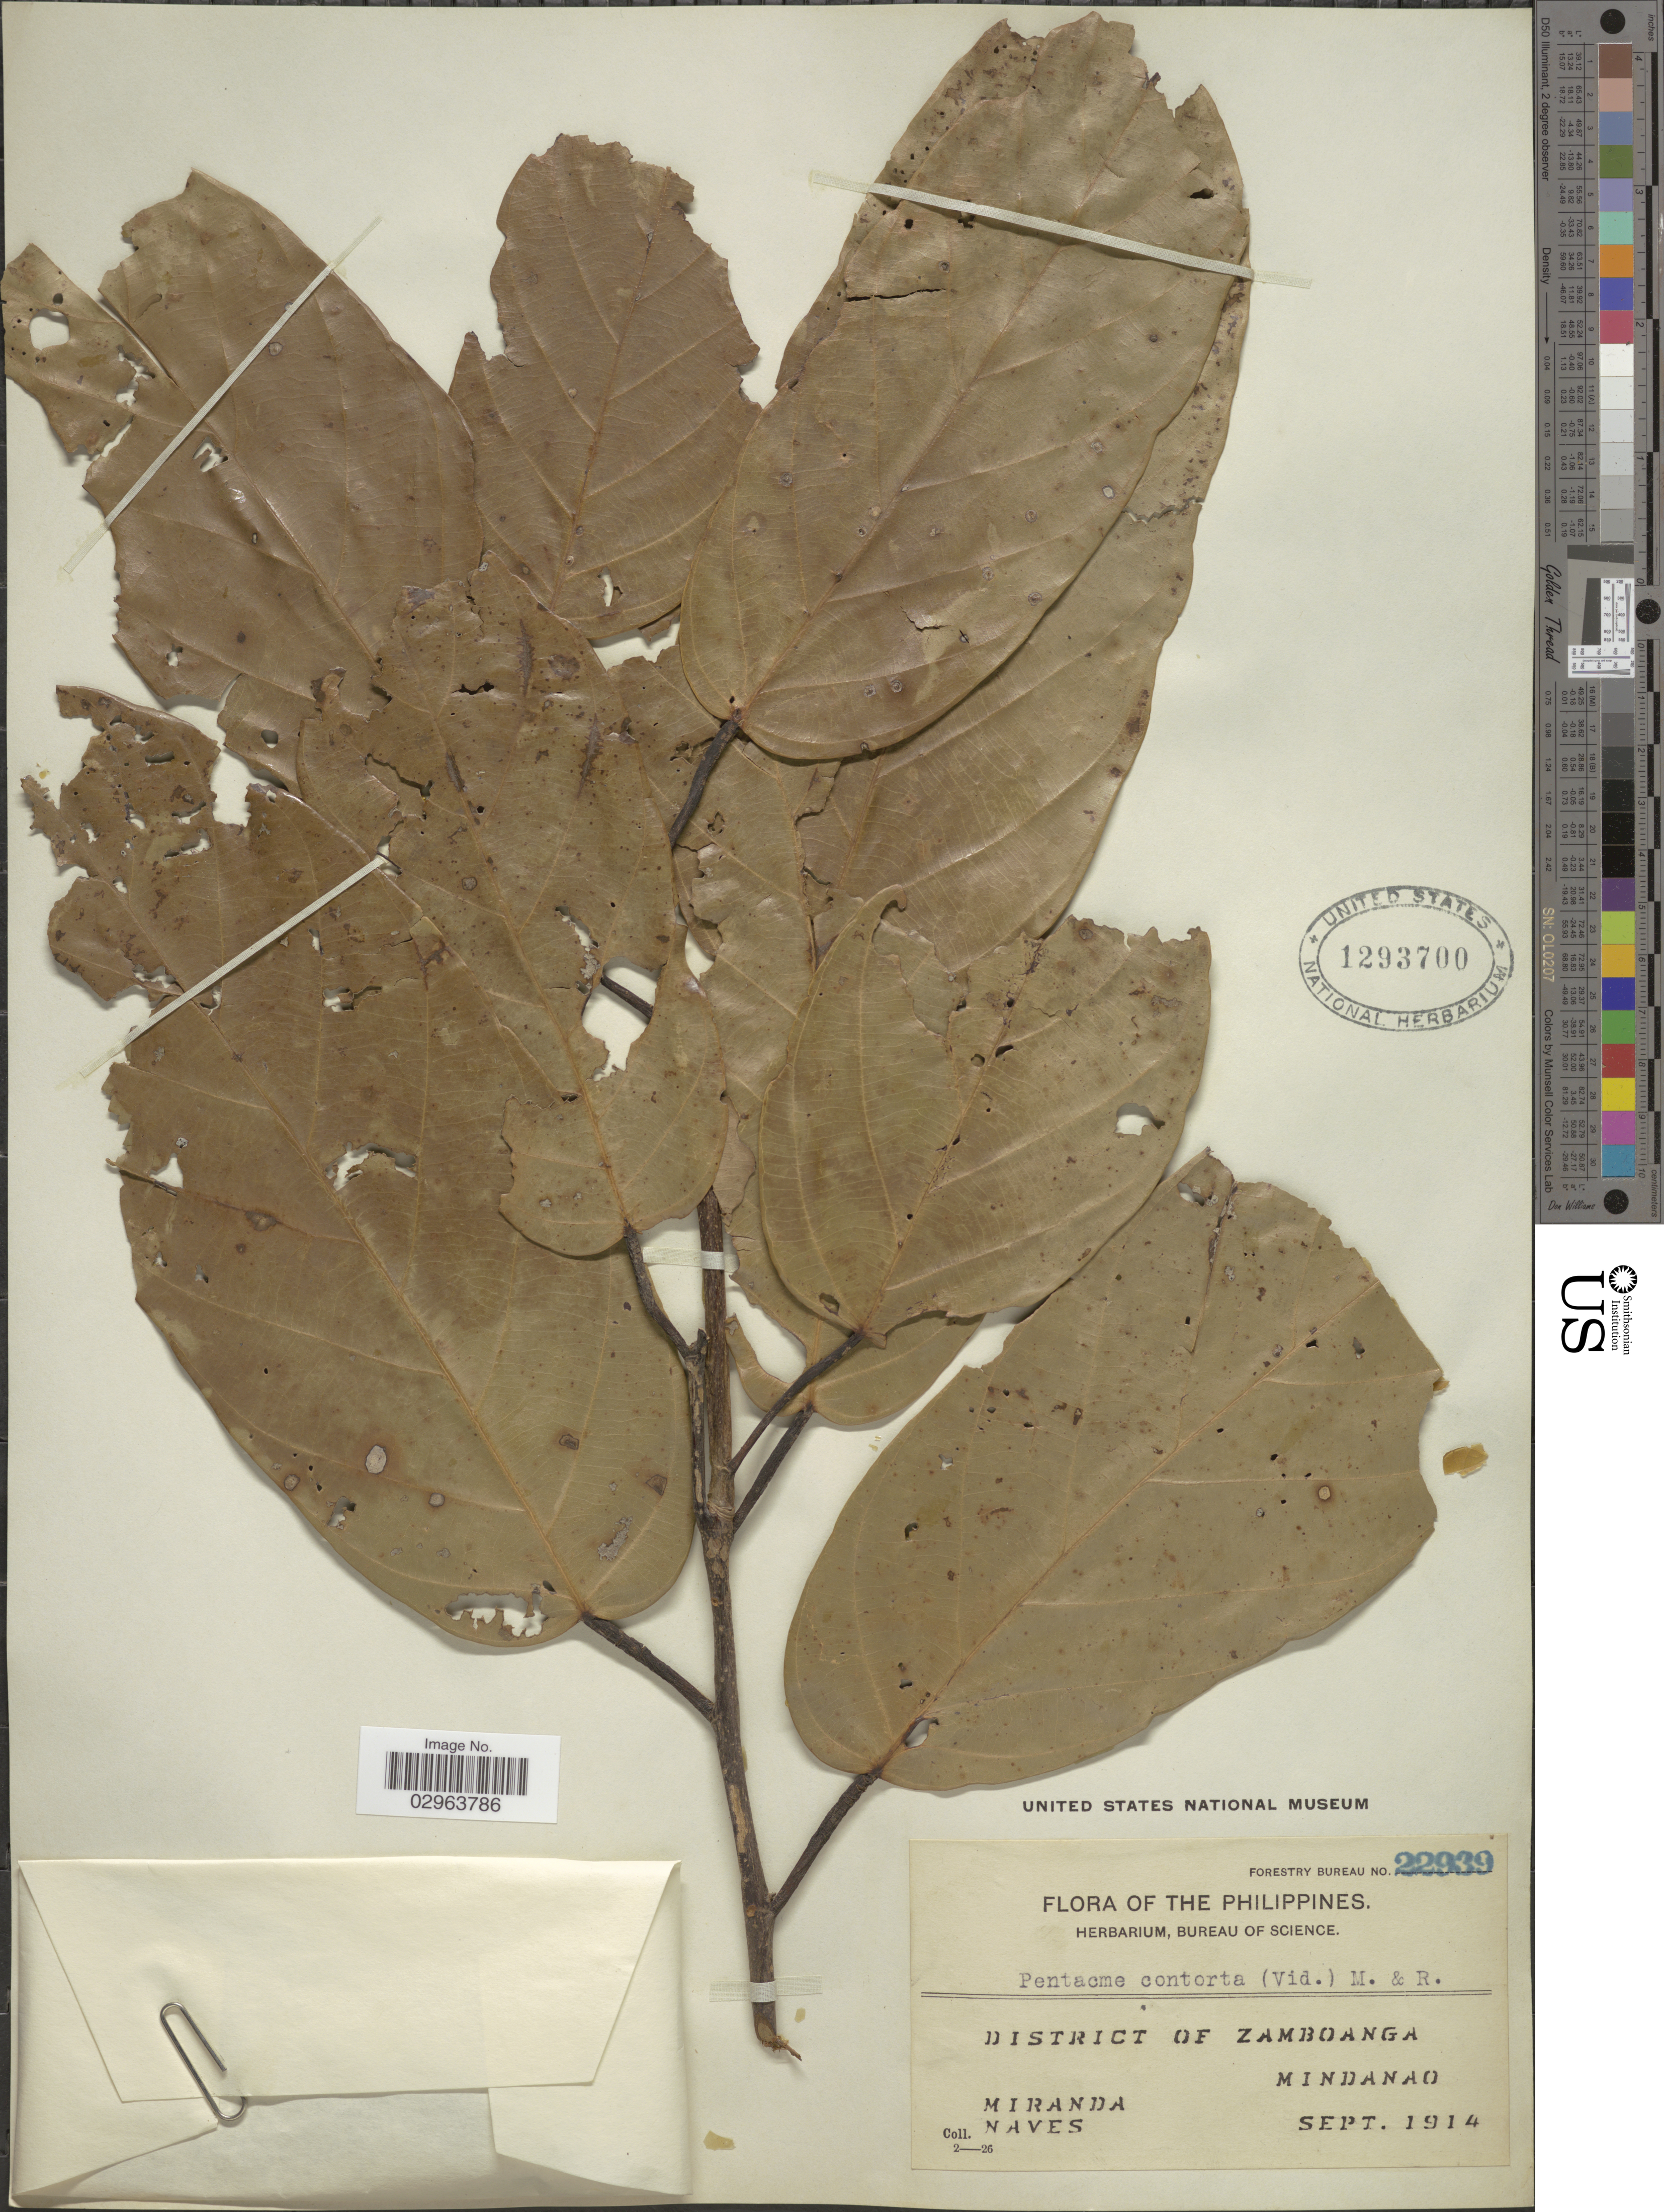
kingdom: Plantae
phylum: Tracheophyta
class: Magnoliopsida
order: Malvales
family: Dipterocarpaceae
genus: Pentacme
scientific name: Pentacme contorta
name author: (S. Vidal) Merr. & Rolfe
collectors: Miranda & Naves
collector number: Forestry Bureau 22939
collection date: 1914-09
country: Philippines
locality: District of Zamboanga, Mindanao.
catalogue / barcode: US 1293700